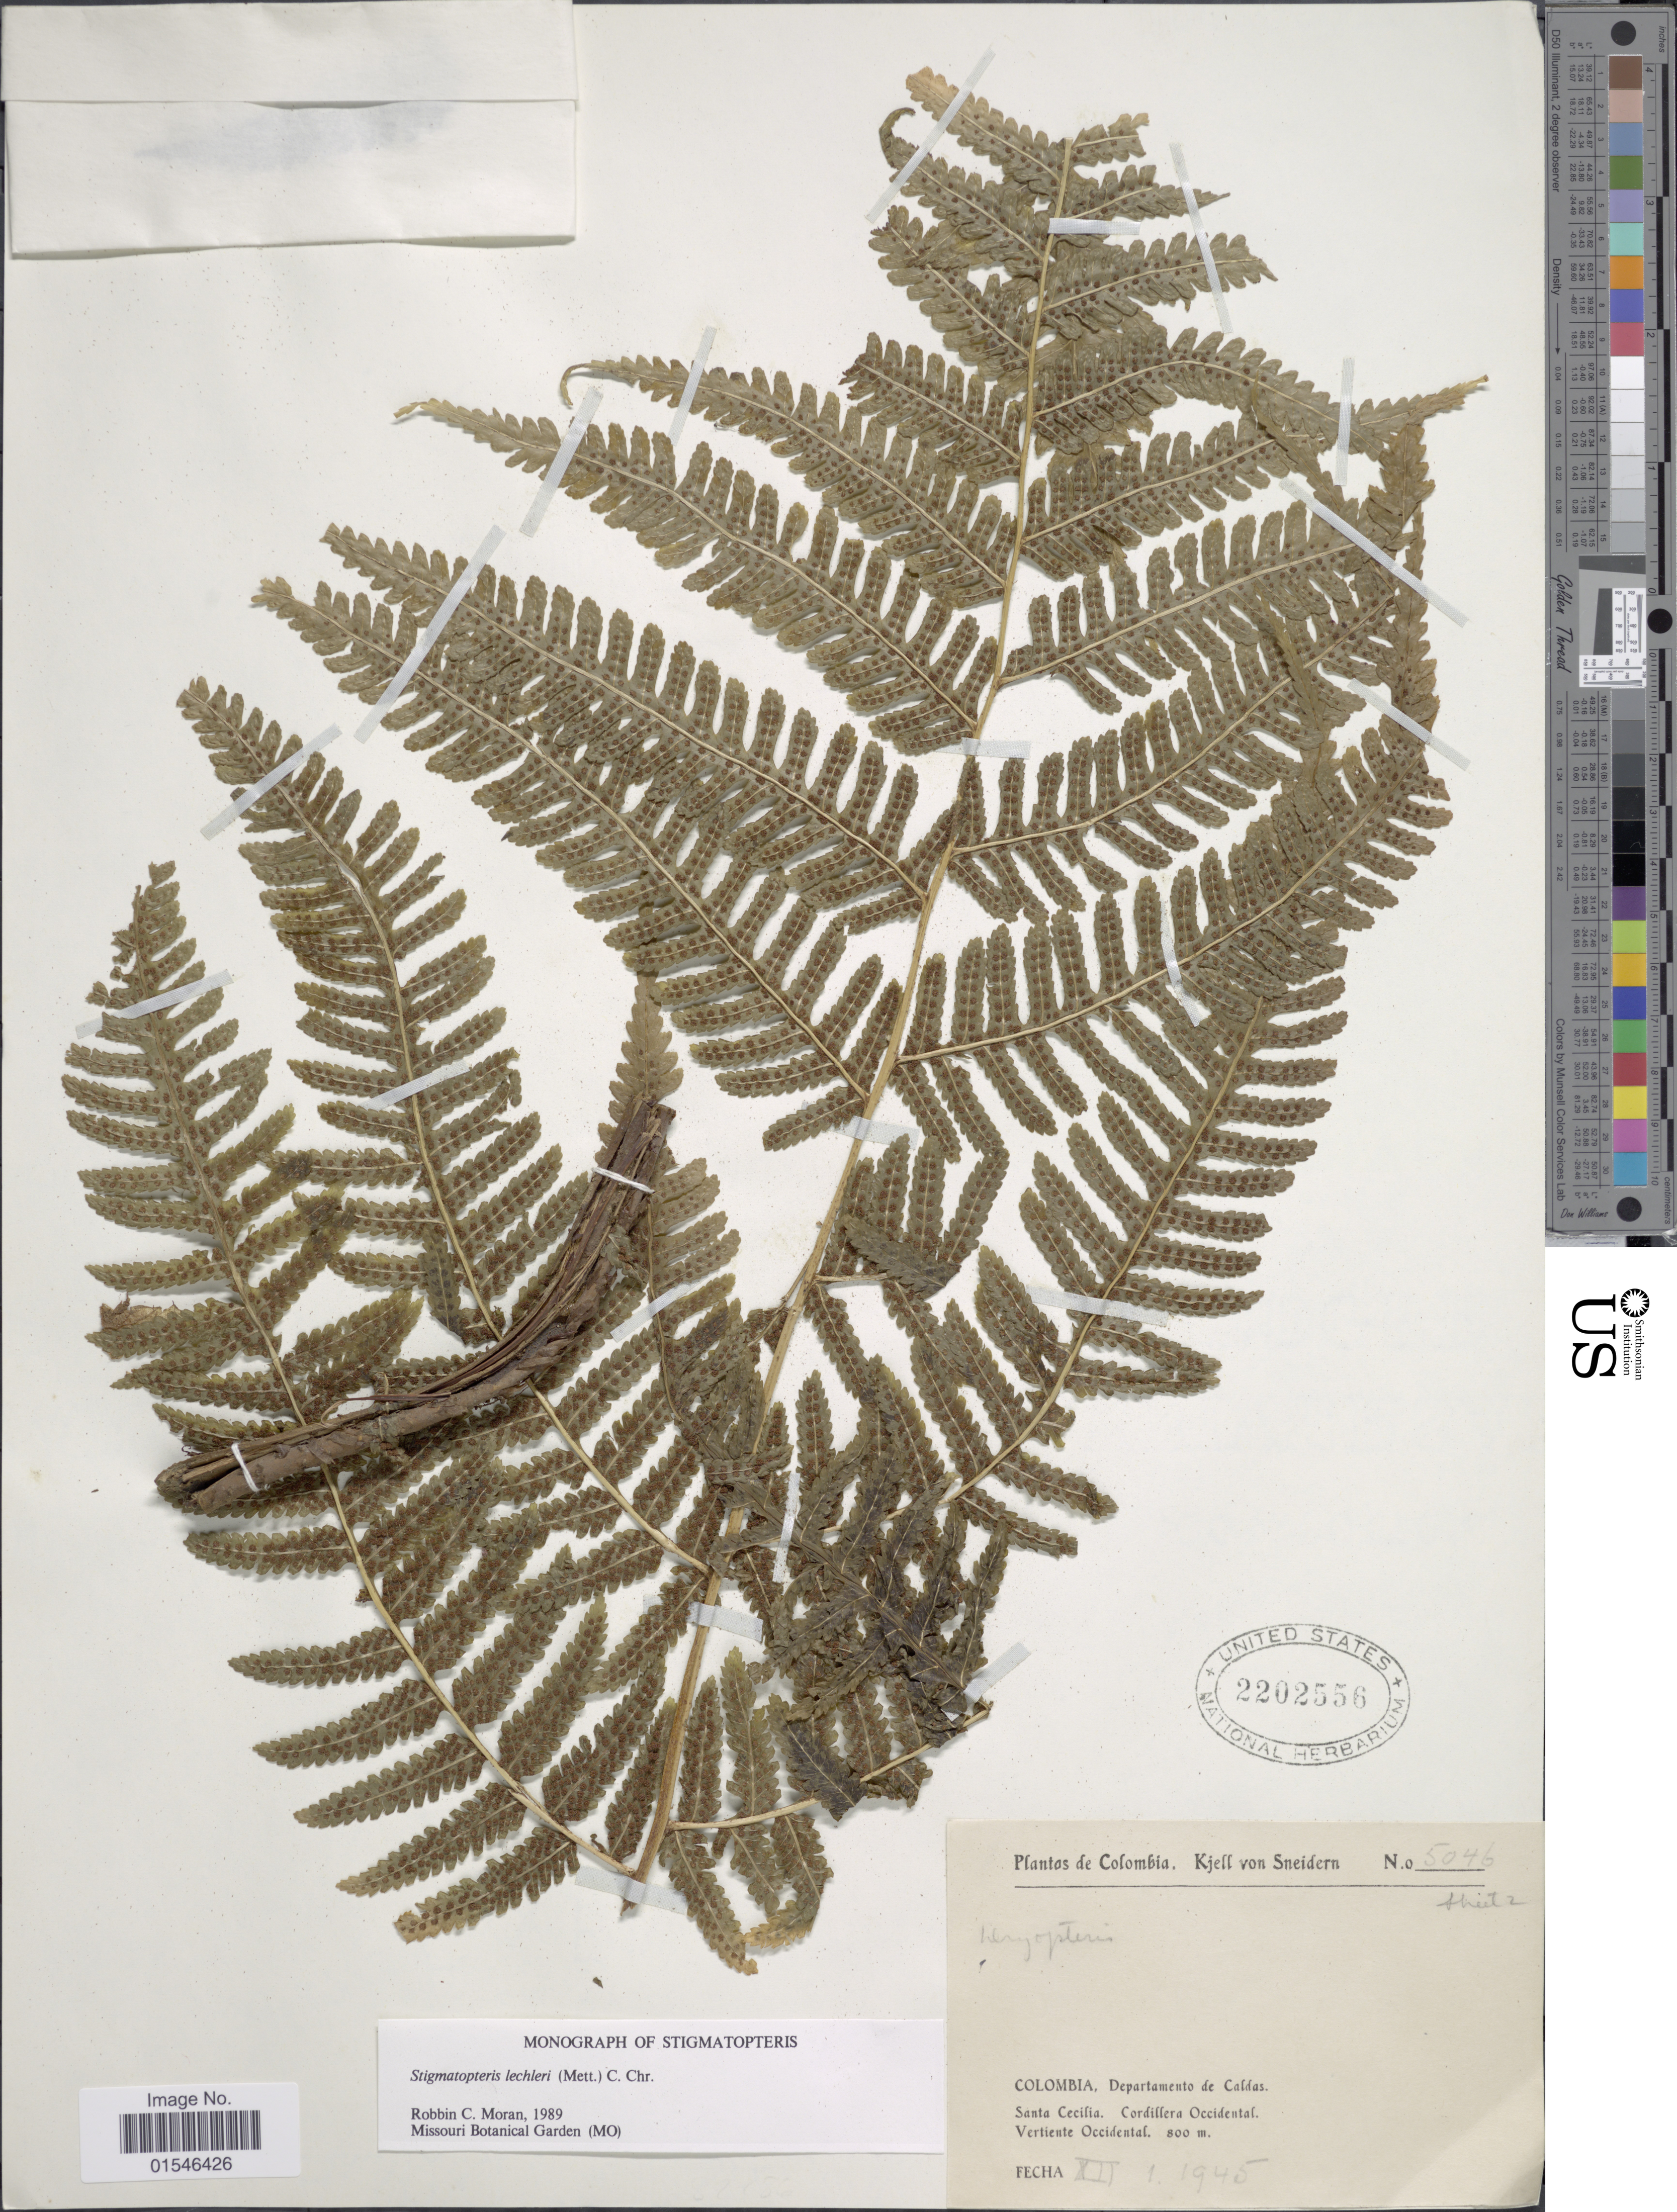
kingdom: Plantae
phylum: Tracheophyta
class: Polypodiopsida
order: Polypodiales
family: Dryopteridaceae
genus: Stigmatopteris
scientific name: Stigmatopteris lechleri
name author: (Mett.) C. Chr.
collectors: K. von Sneidern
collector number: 5046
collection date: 1945-12-01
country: Colombia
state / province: Caldas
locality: Santa Cecilia. Cordillera Occidental. Vertiente Occidental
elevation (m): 800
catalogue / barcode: US 2202556